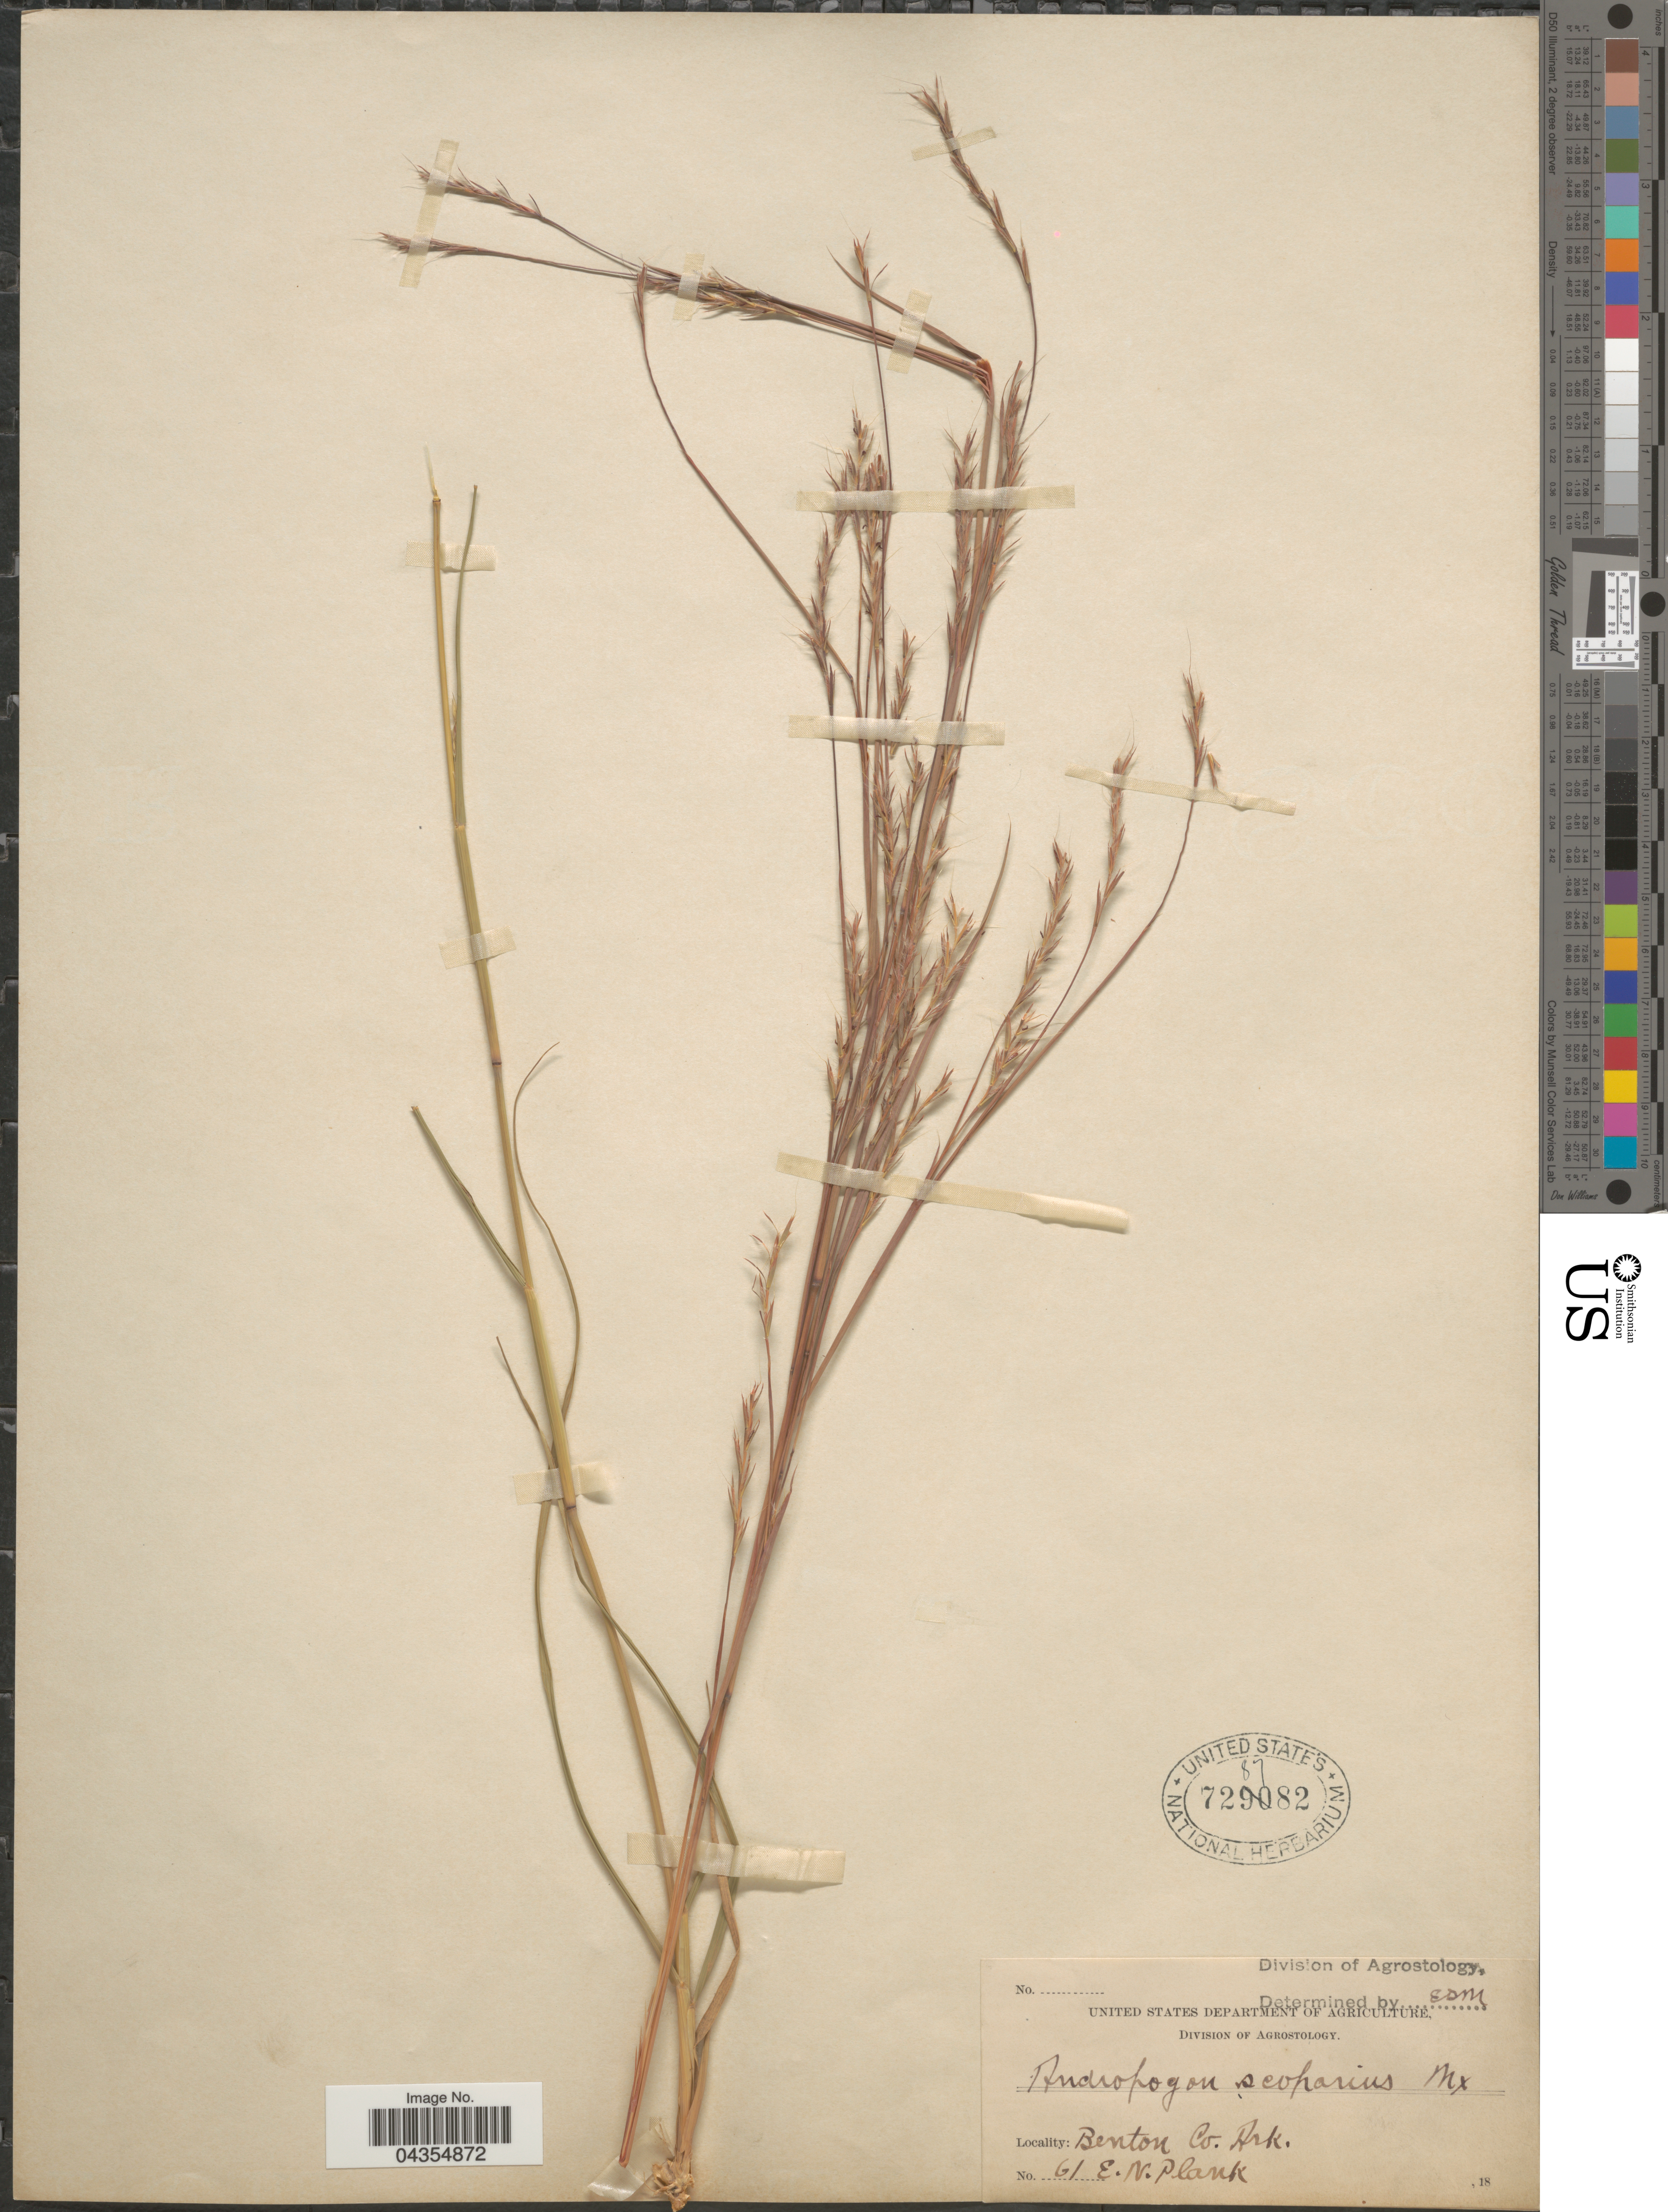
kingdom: Plantae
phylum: Tracheophyta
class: Liliopsida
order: Poales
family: Poaceae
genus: Schizachyrium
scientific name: Schizachyrium sanguineum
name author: (Retz.) Alston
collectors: E. Plank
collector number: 61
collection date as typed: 18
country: United States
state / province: Arkansas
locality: Benton Co.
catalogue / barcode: US 728782